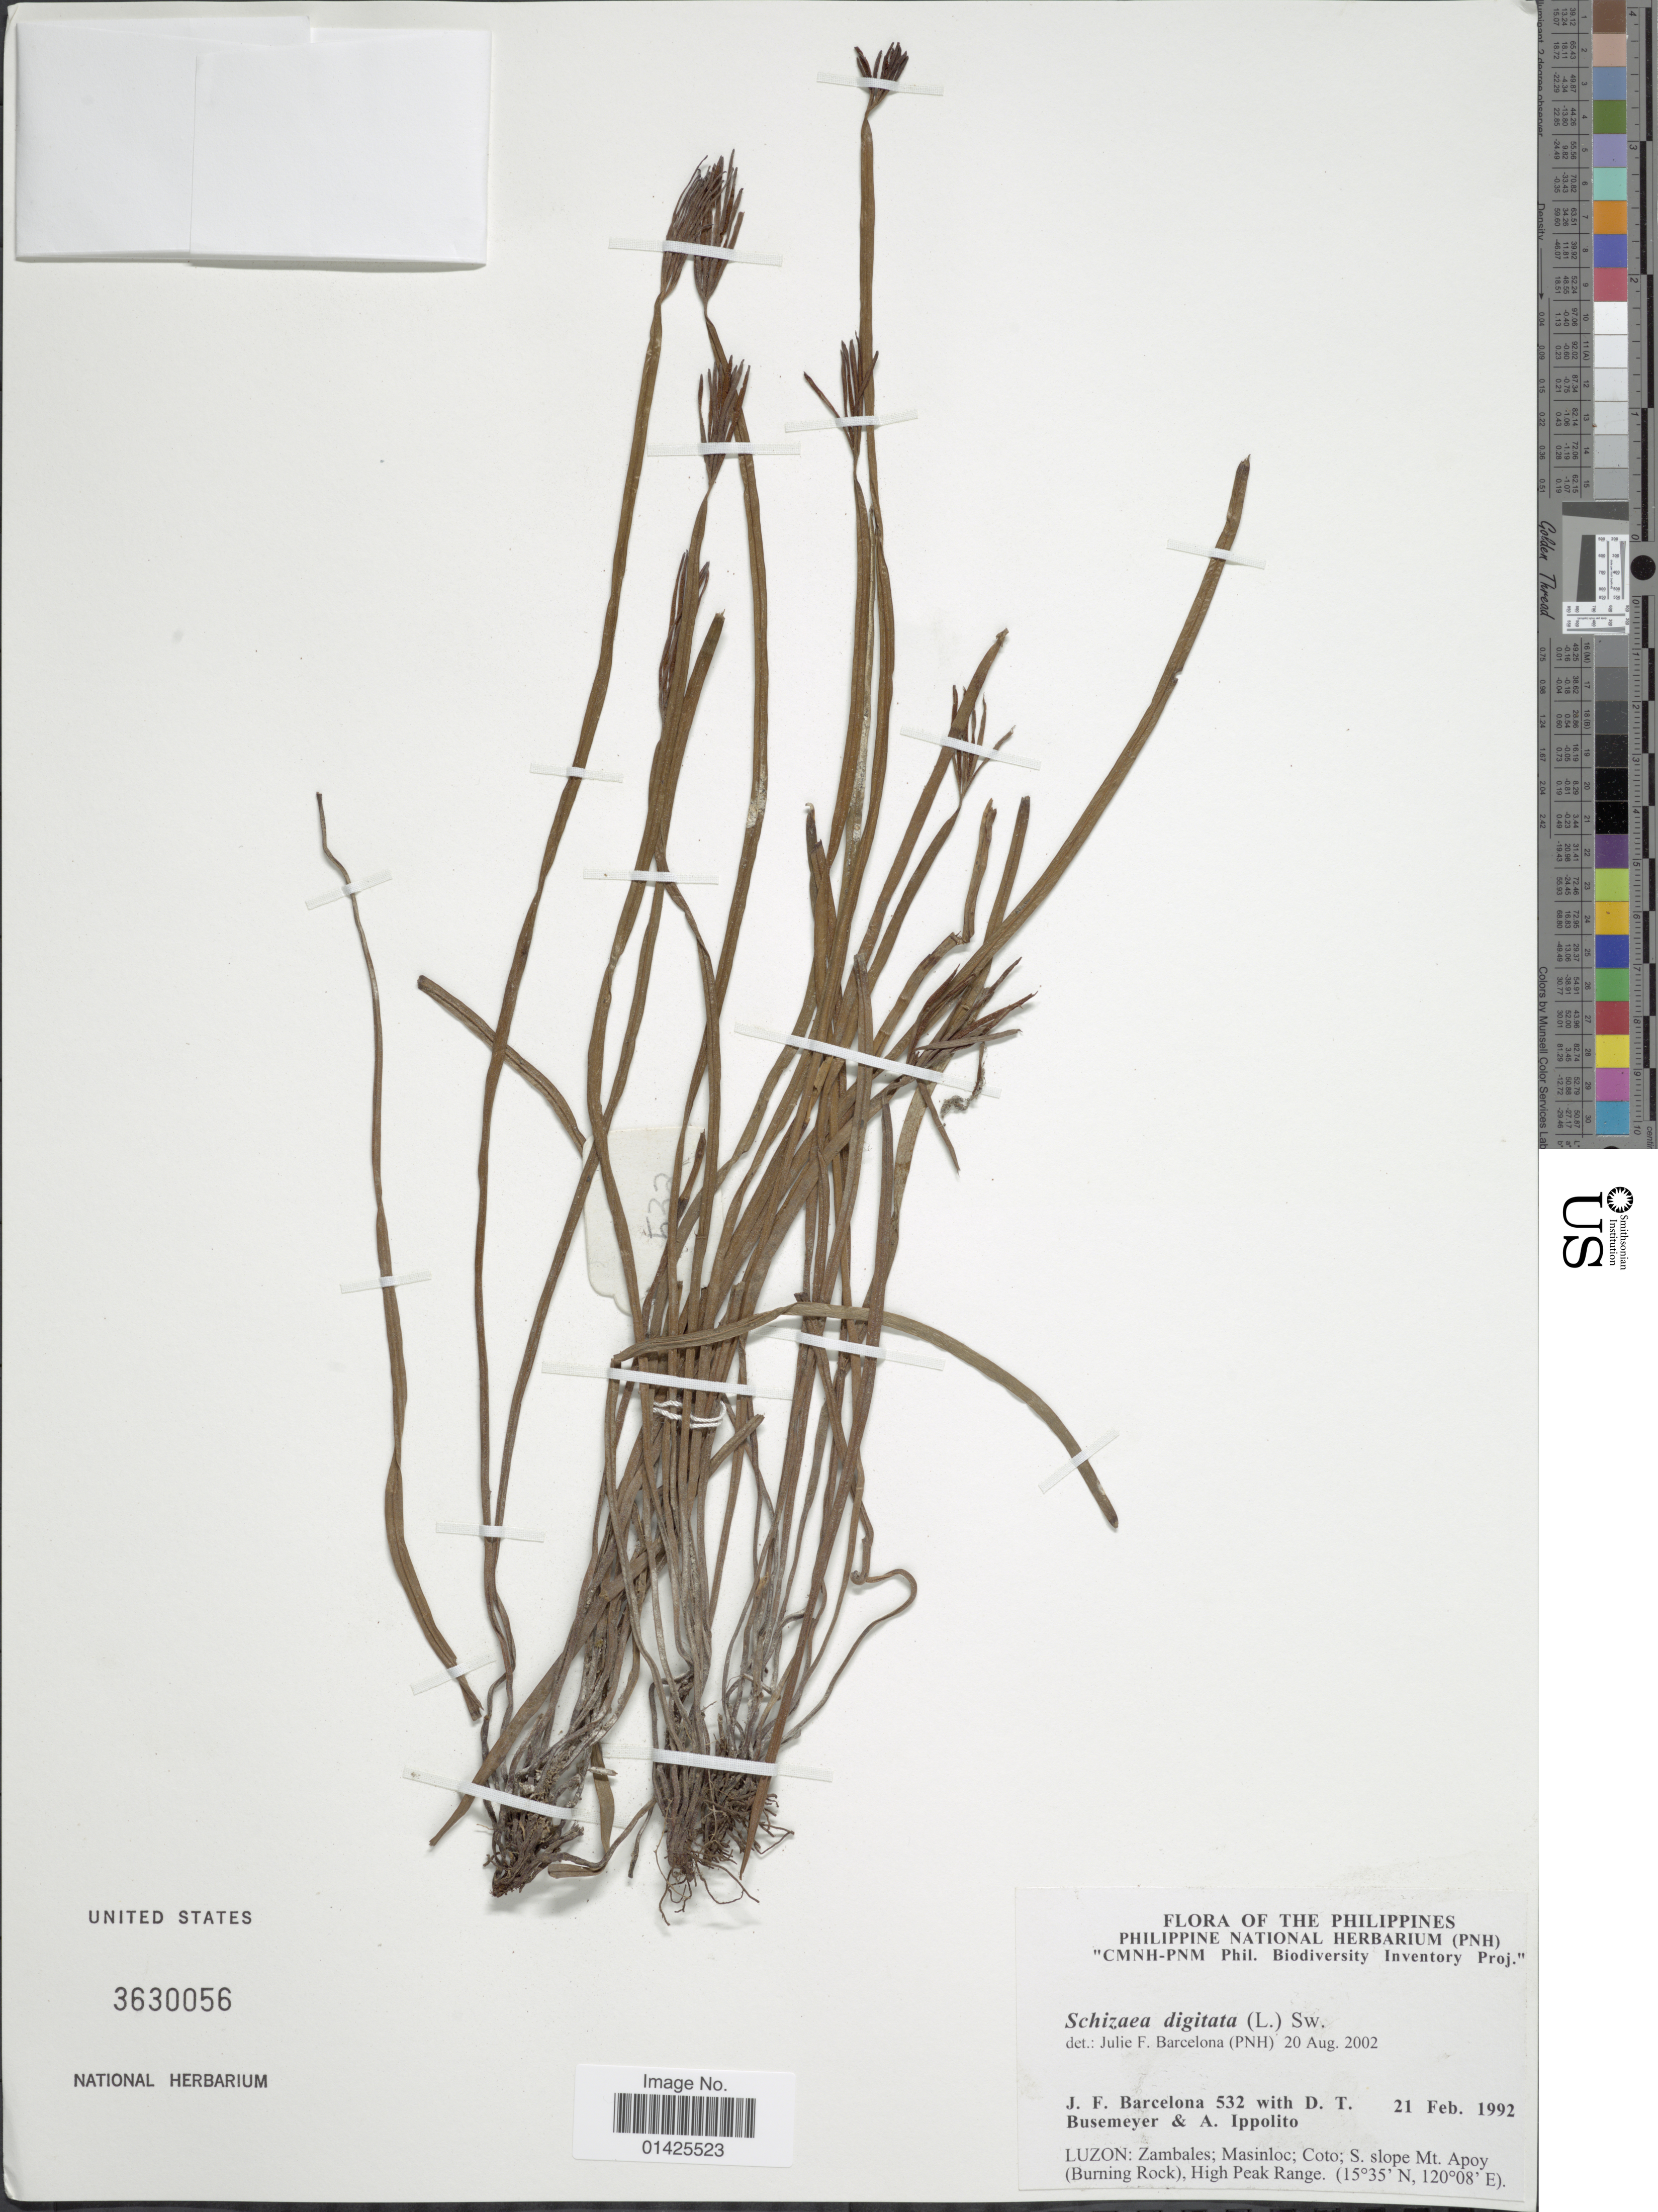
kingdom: Plantae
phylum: Tracheophyta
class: Polypodiopsida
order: Schizaeales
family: Schizaeaceae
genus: Actinostachys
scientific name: Actinostachys digitata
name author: (L.) Wall.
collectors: J. F. Barcelona, D. Busemeyer & A. Ippolito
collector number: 532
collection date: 1992-02-21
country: Philippines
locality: Luzon: Zambales; Masinloc; Coto; S. slope Mt. Apoy (Burning Rock), High Peak Range.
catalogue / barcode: US 3630056